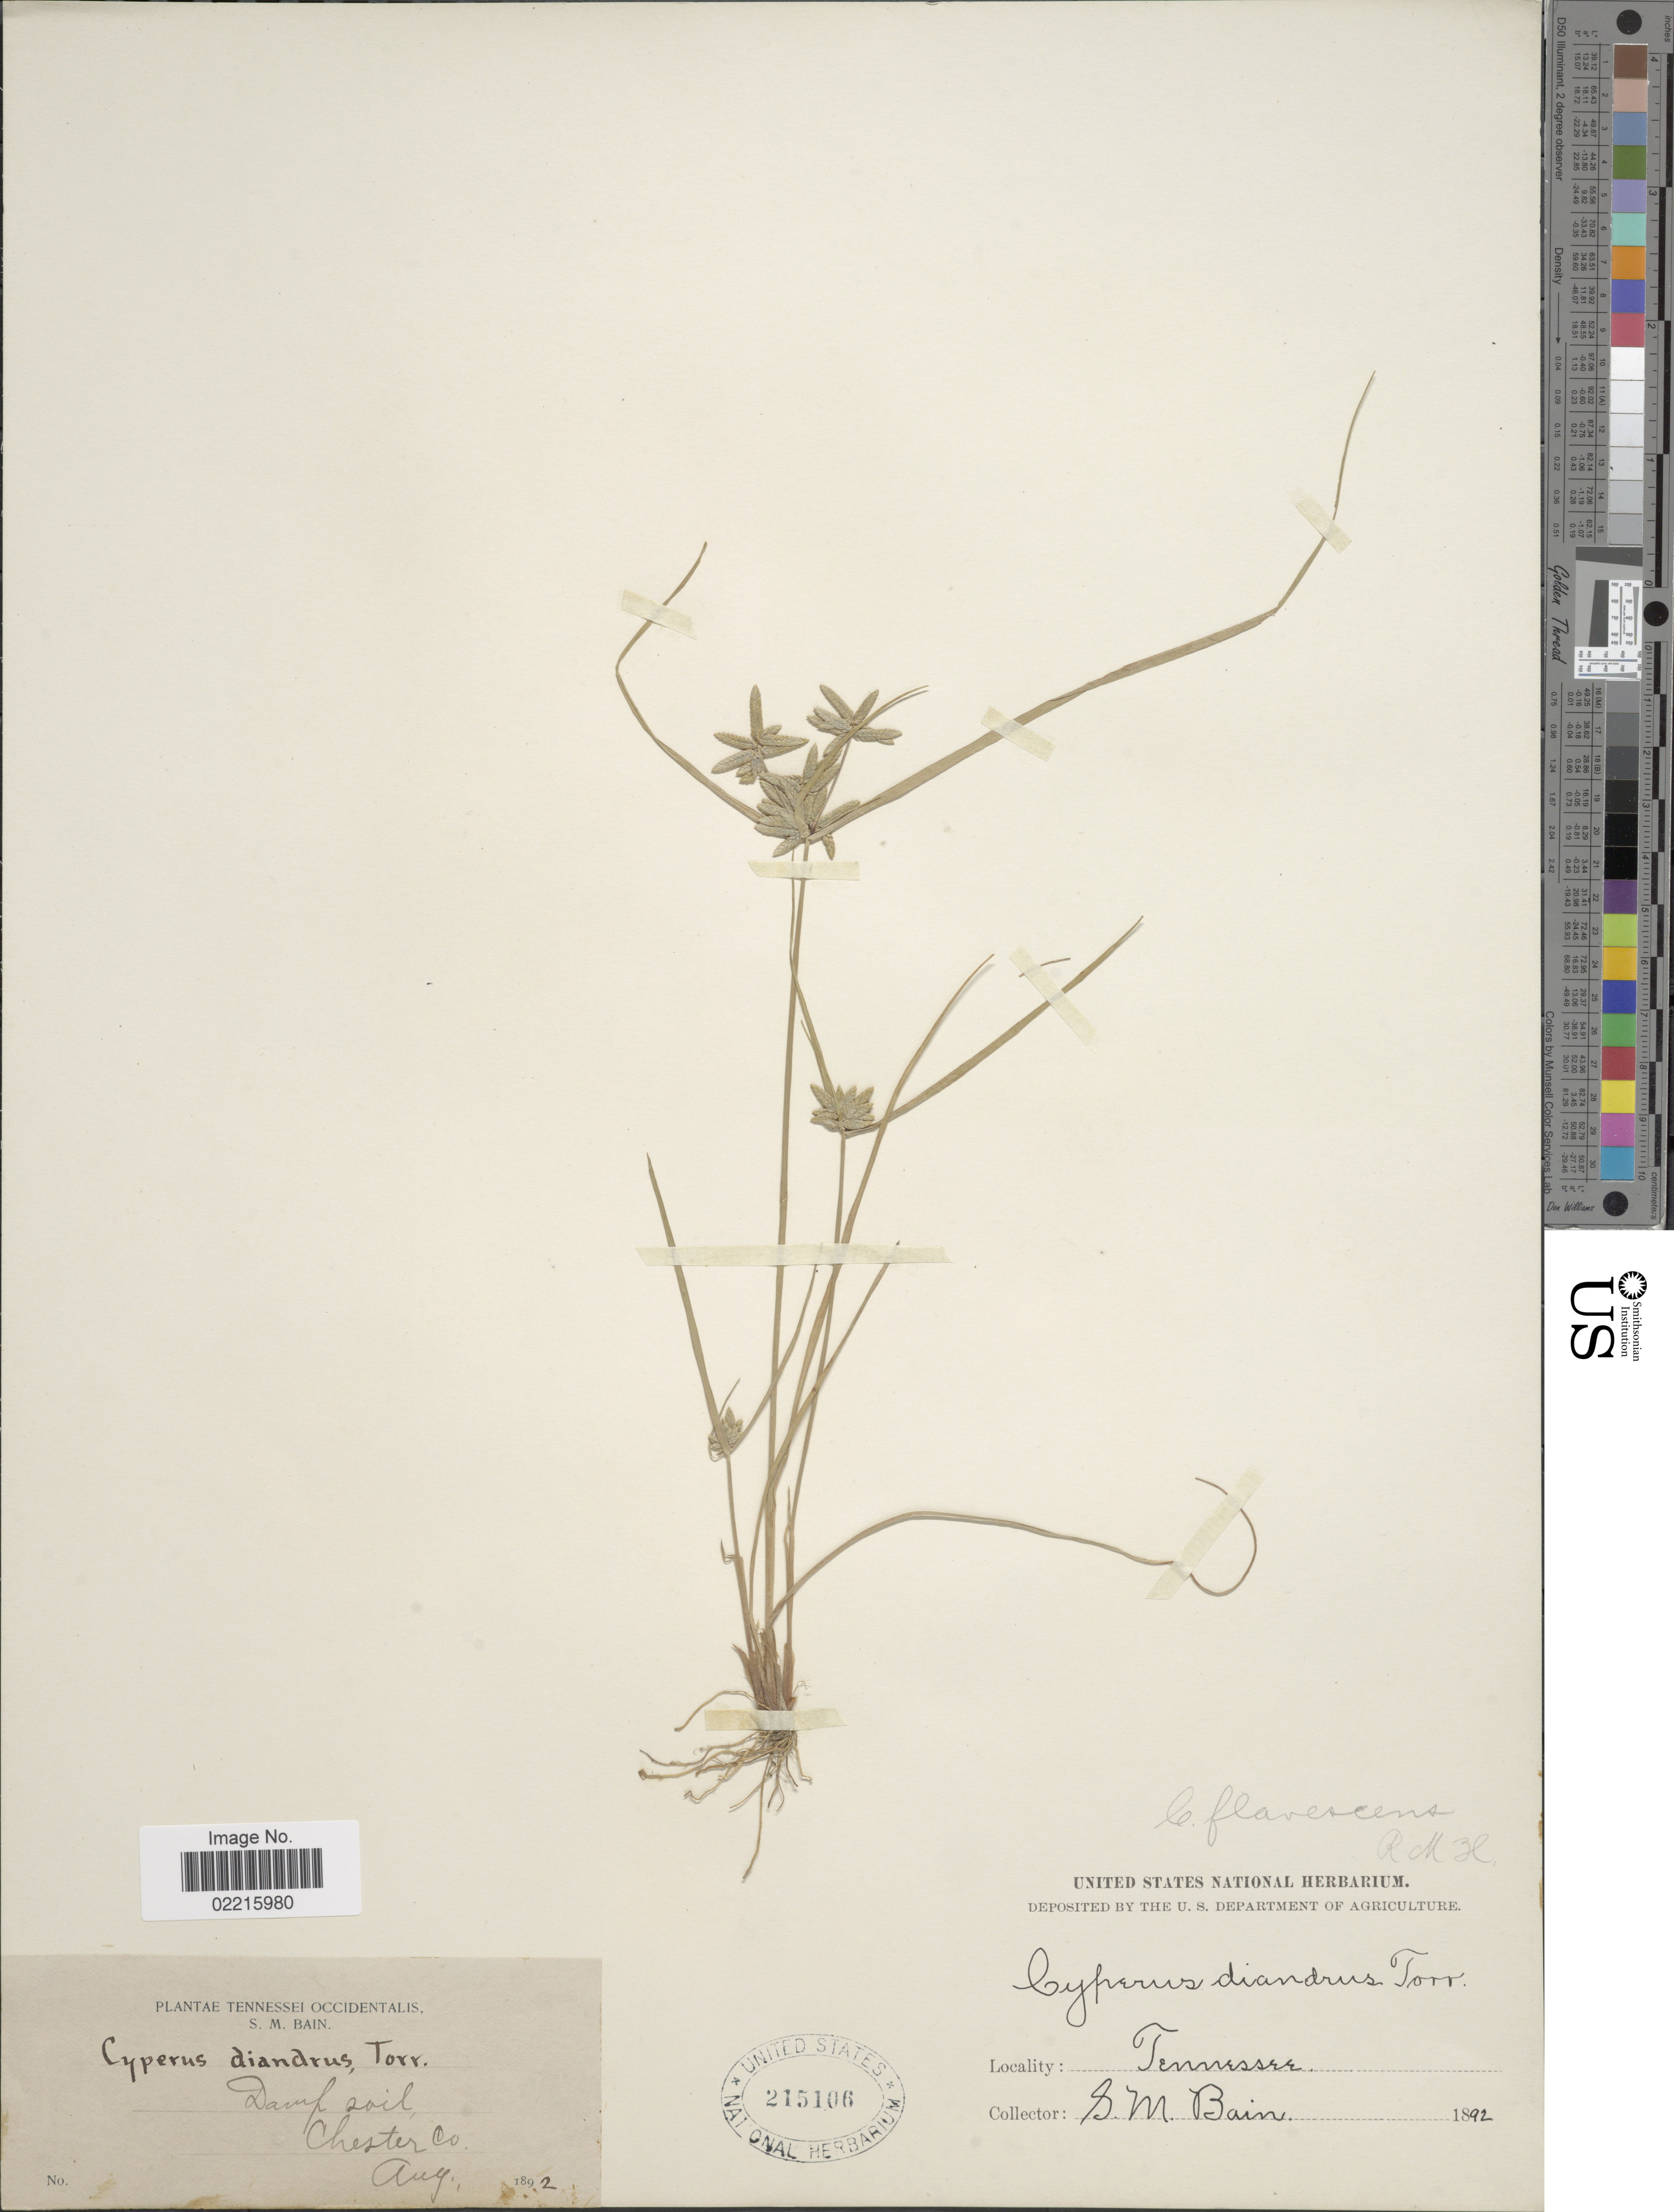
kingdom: Plantae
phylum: Tracheophyta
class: Liliopsida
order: Poales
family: Cyperaceae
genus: Cyperus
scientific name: Cyperus flavescens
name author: L.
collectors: S. M. Bain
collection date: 1892-08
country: United States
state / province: Tennessee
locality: Damp soil, Chester Co.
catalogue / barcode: US 215106